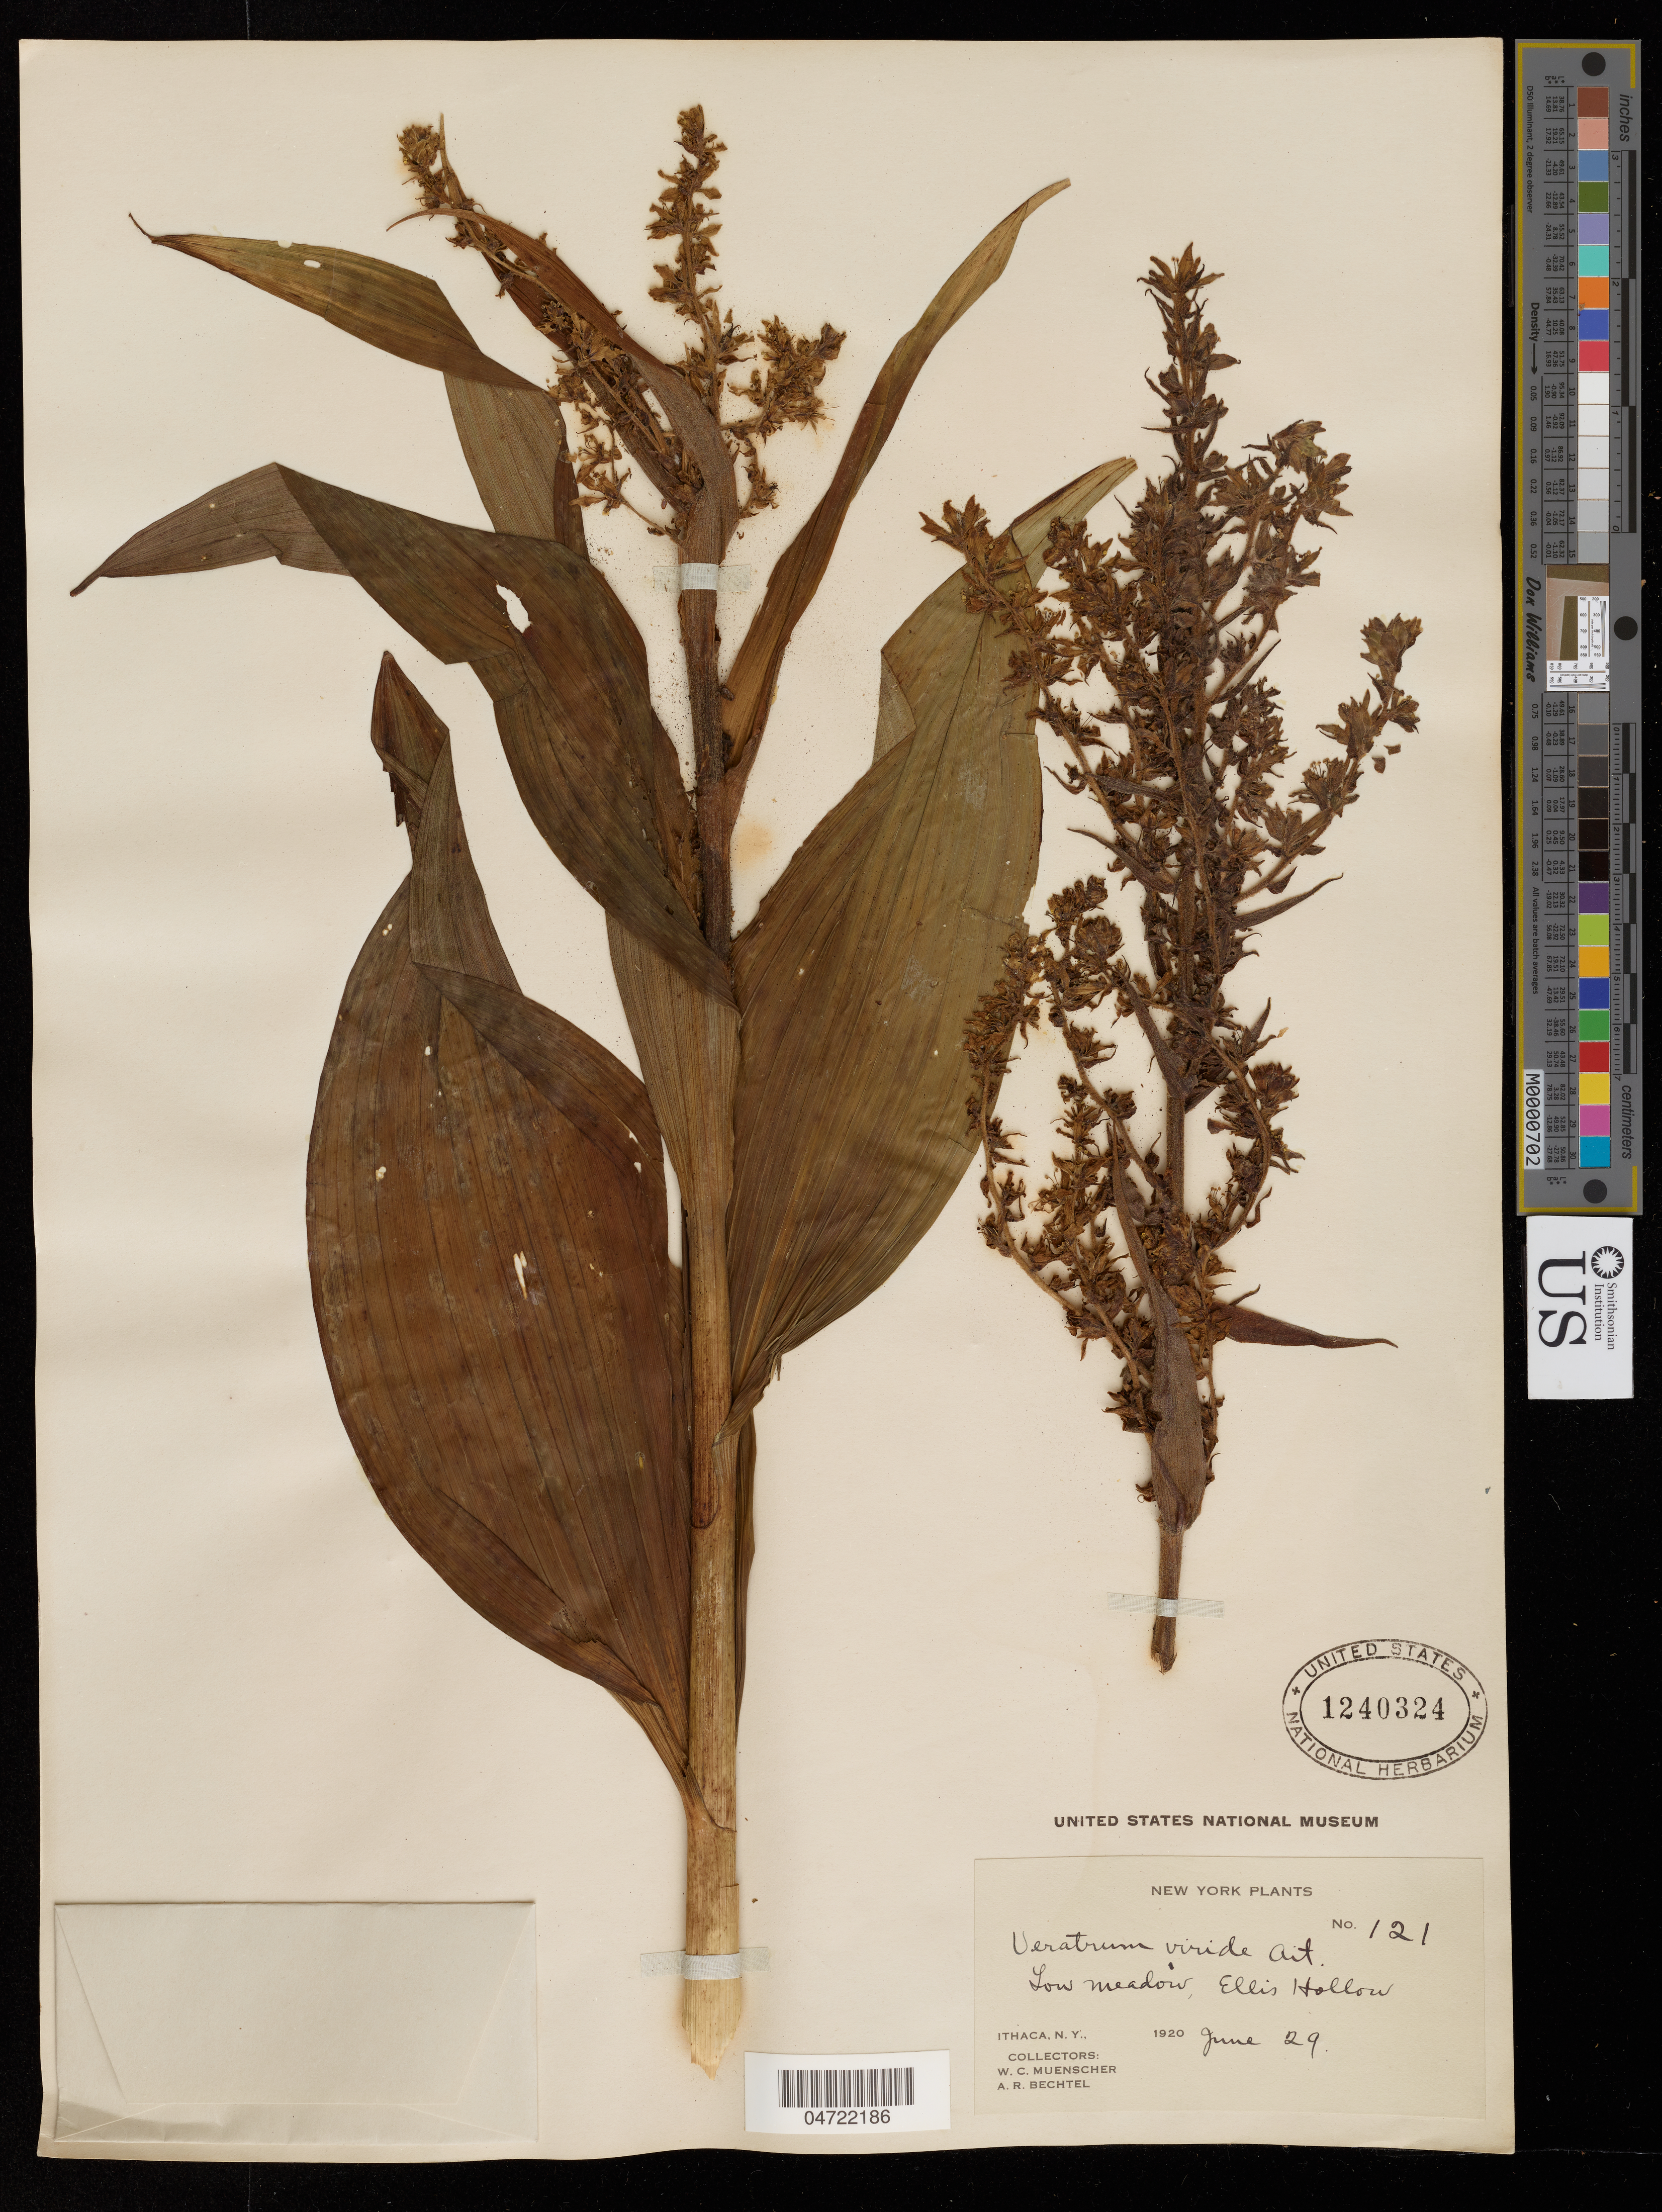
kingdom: Plantae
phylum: Tracheophyta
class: Liliopsida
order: Liliales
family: Melanthiaceae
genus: Veratrum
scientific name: Veratrum viride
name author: Aiton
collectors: W. Muenscher & A. Bechtel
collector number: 121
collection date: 1920-06-29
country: United States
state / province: New York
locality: Ellis Hollow. Ithaca.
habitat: Low meadow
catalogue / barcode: US 1240324